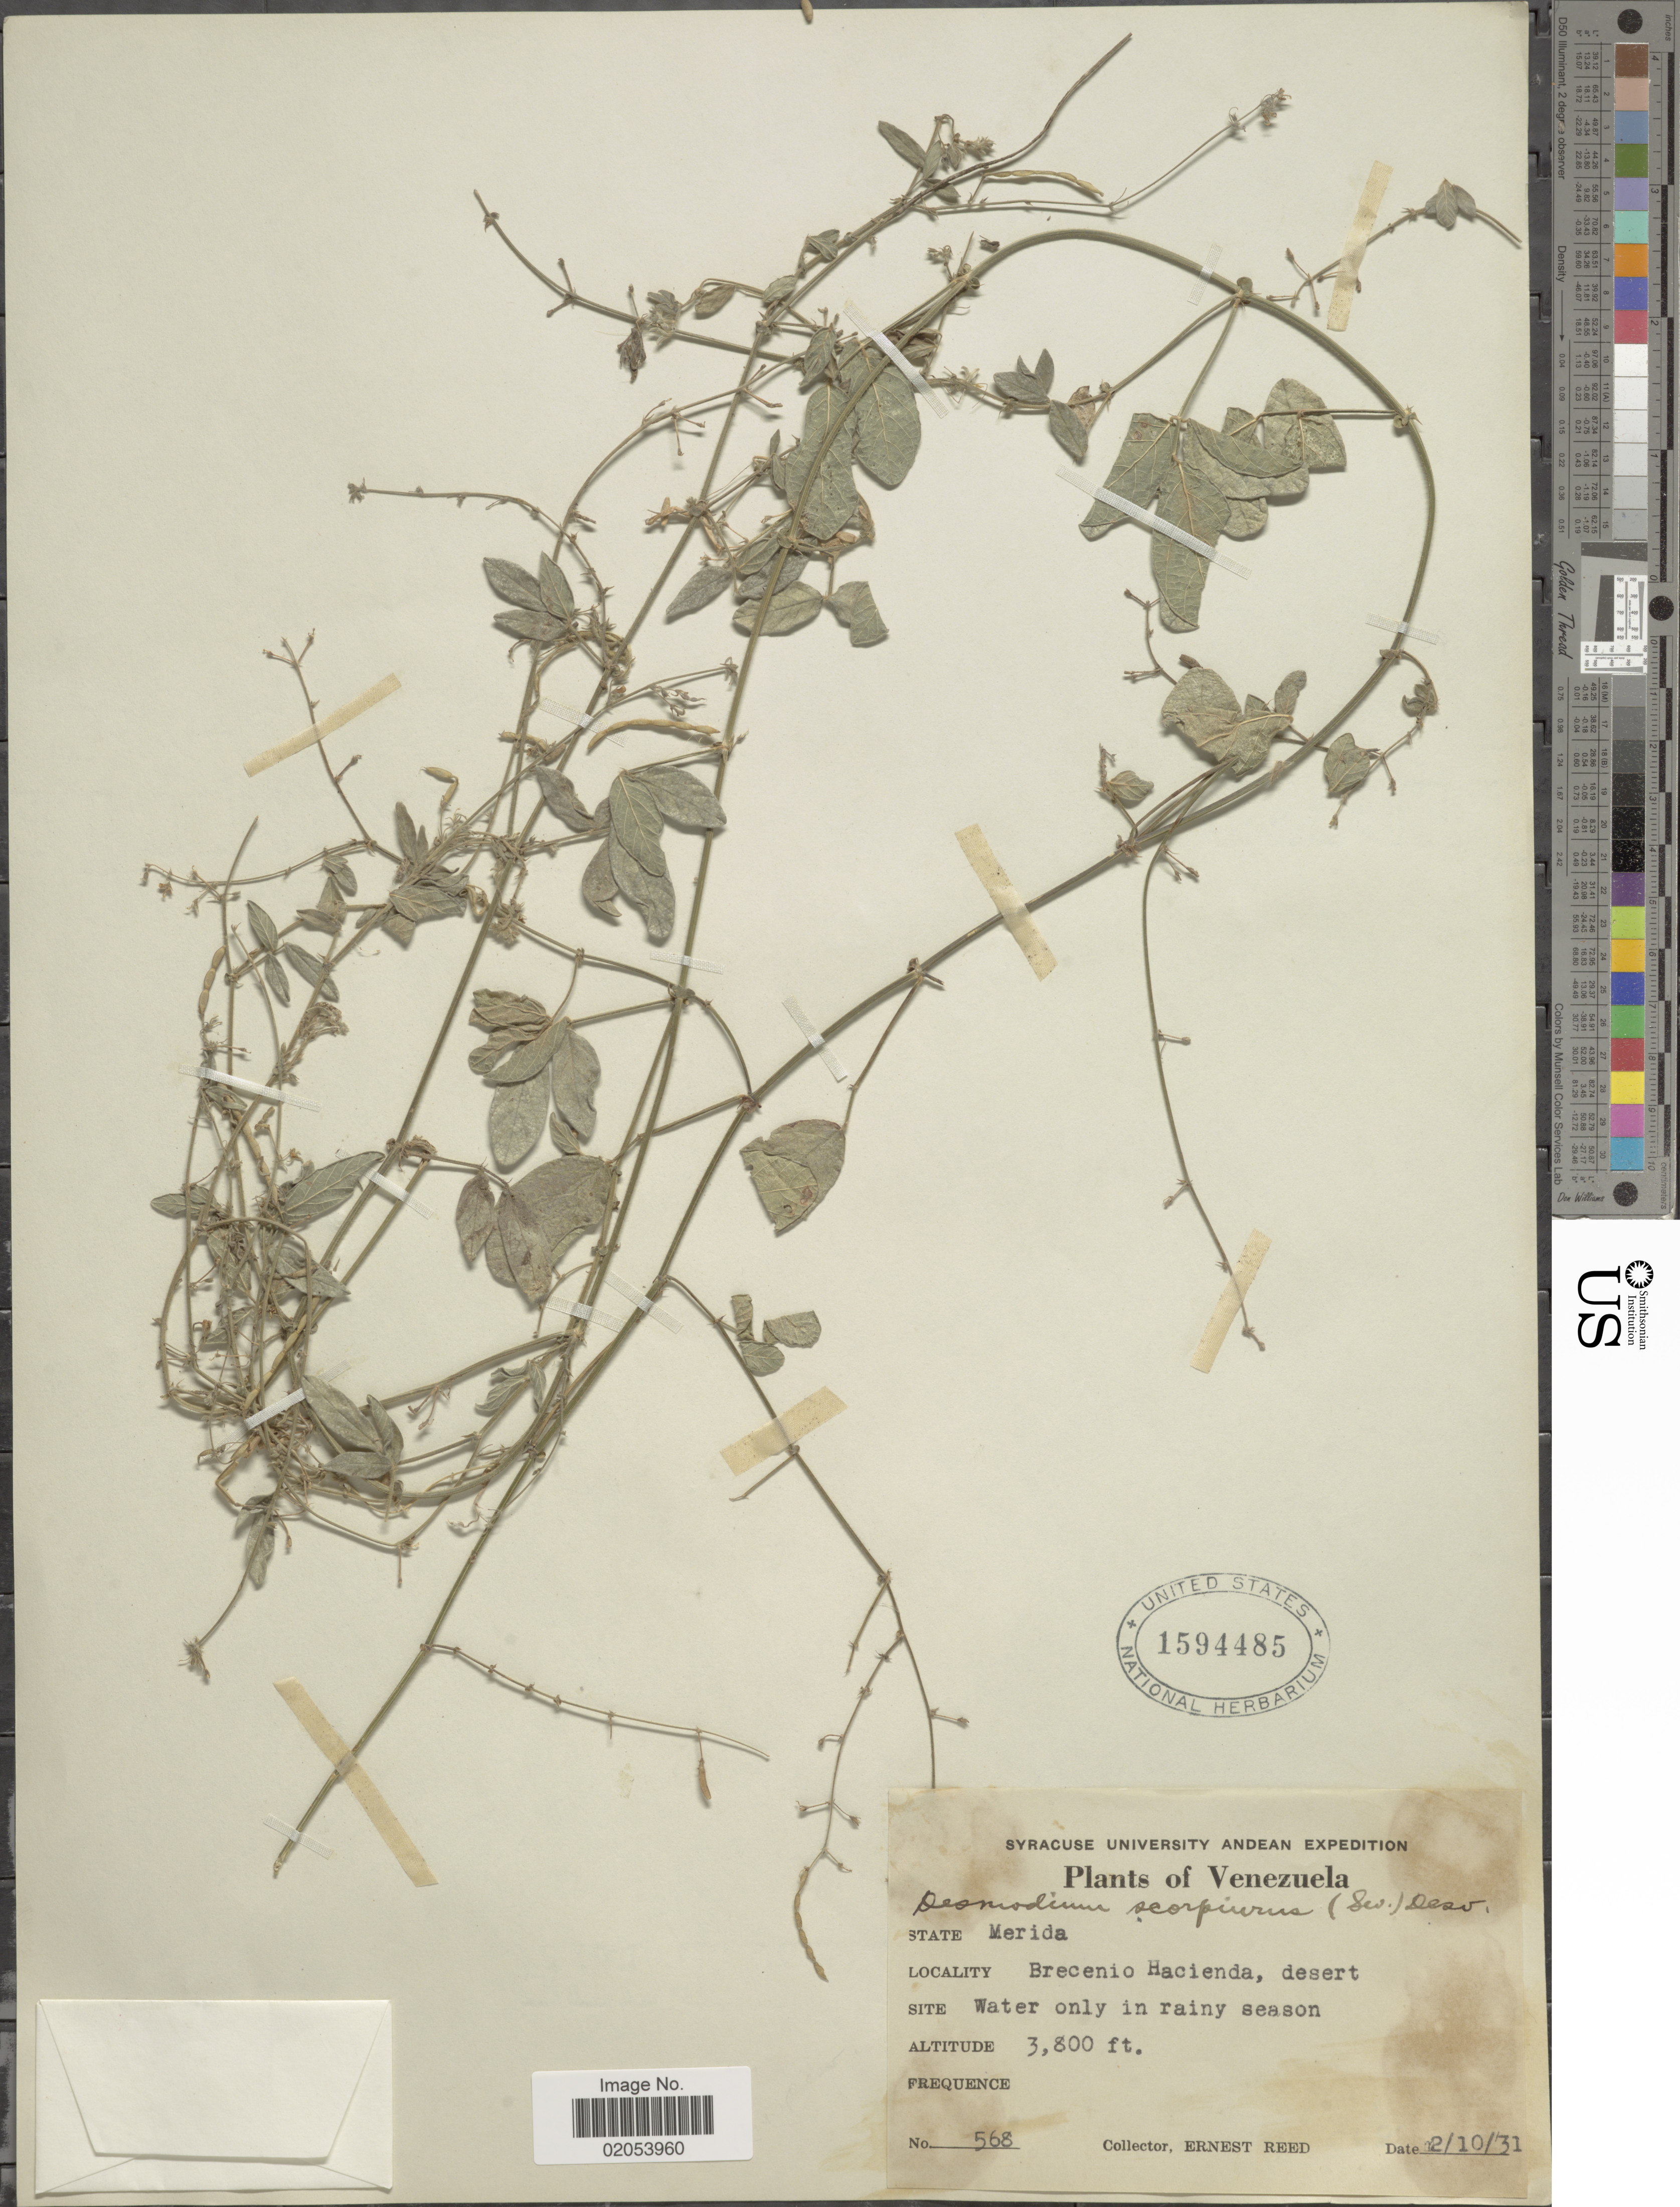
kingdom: Plantae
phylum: Tracheophyta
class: Magnoliopsida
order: Fabales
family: Fabaceae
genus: Desmodium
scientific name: Desmodium scorpiurus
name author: (Sw.) Desv. ex DC.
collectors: E. Reed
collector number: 568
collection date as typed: Transcribed d/m/y: 2/10/31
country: Venezuela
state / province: Mérida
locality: Brecenio Hacienda, desert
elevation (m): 1158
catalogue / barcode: US 1594485